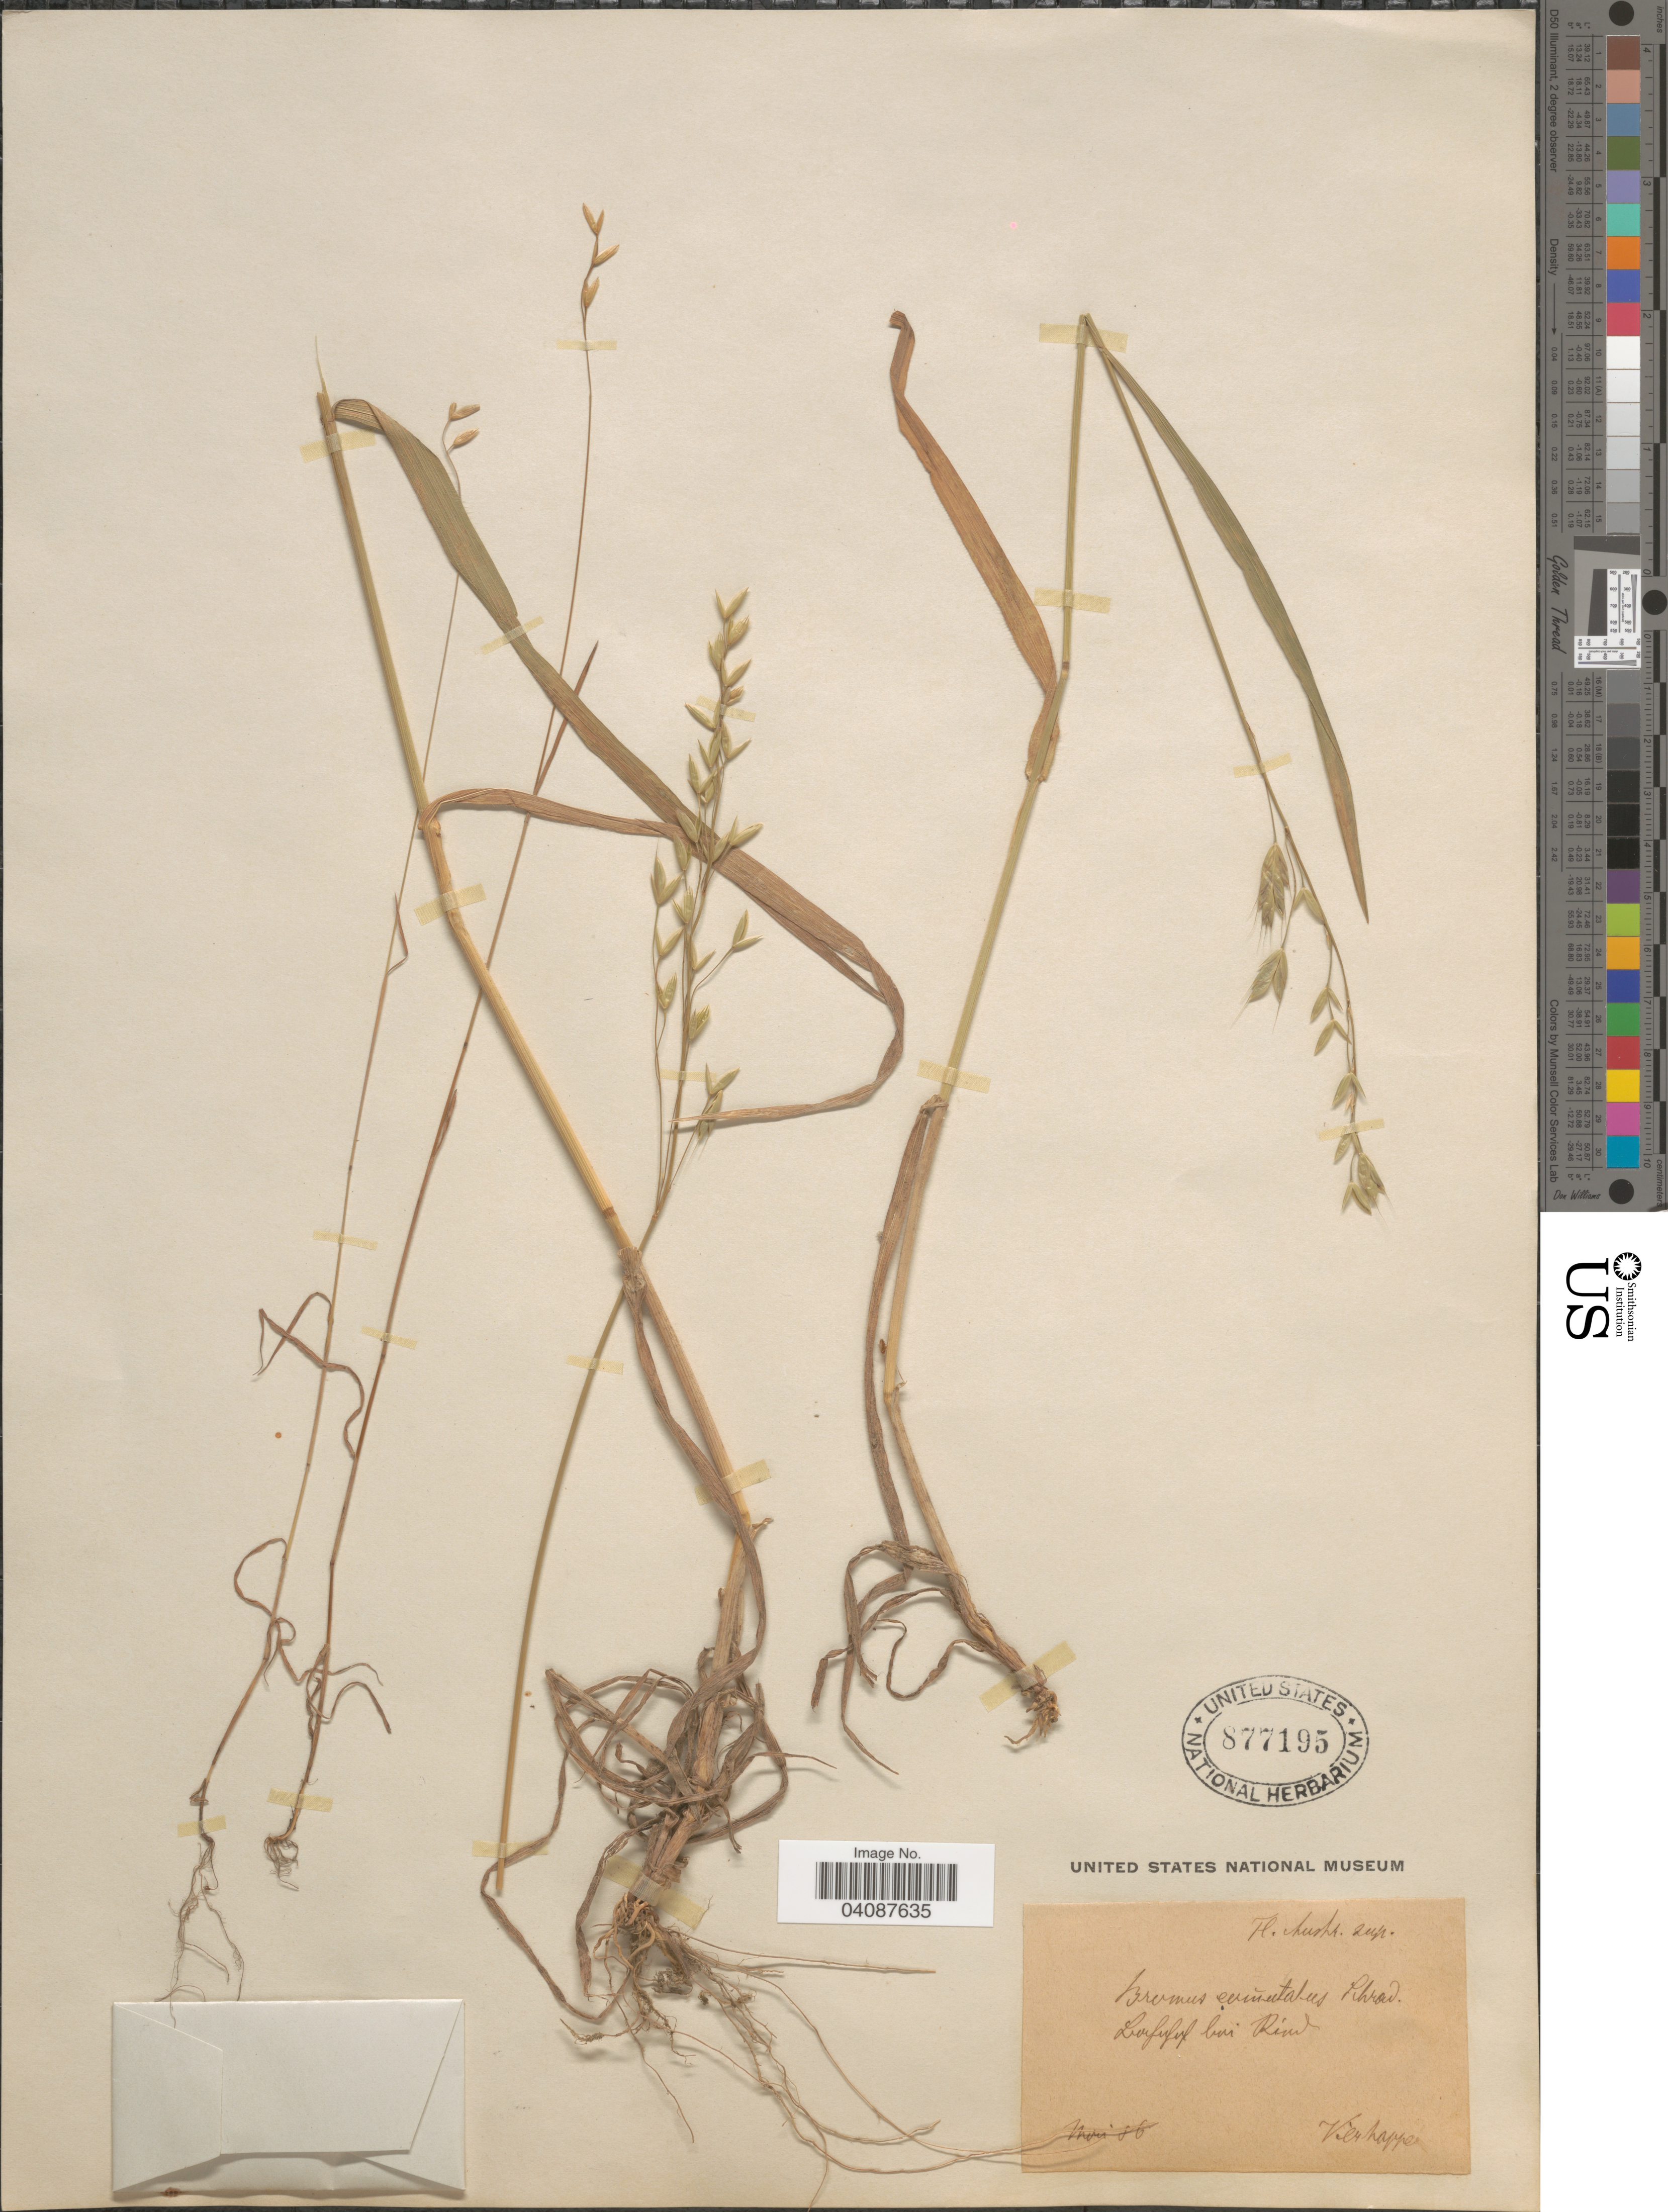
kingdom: Plantae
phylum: Tracheophyta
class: Liliopsida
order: Poales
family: Poaceae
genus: Bromus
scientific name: Bromus commutatus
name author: Schrad.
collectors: Vierhapper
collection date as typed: Transcribed d/m/y: /5/86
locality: Austr. Sup.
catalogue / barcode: US 877195